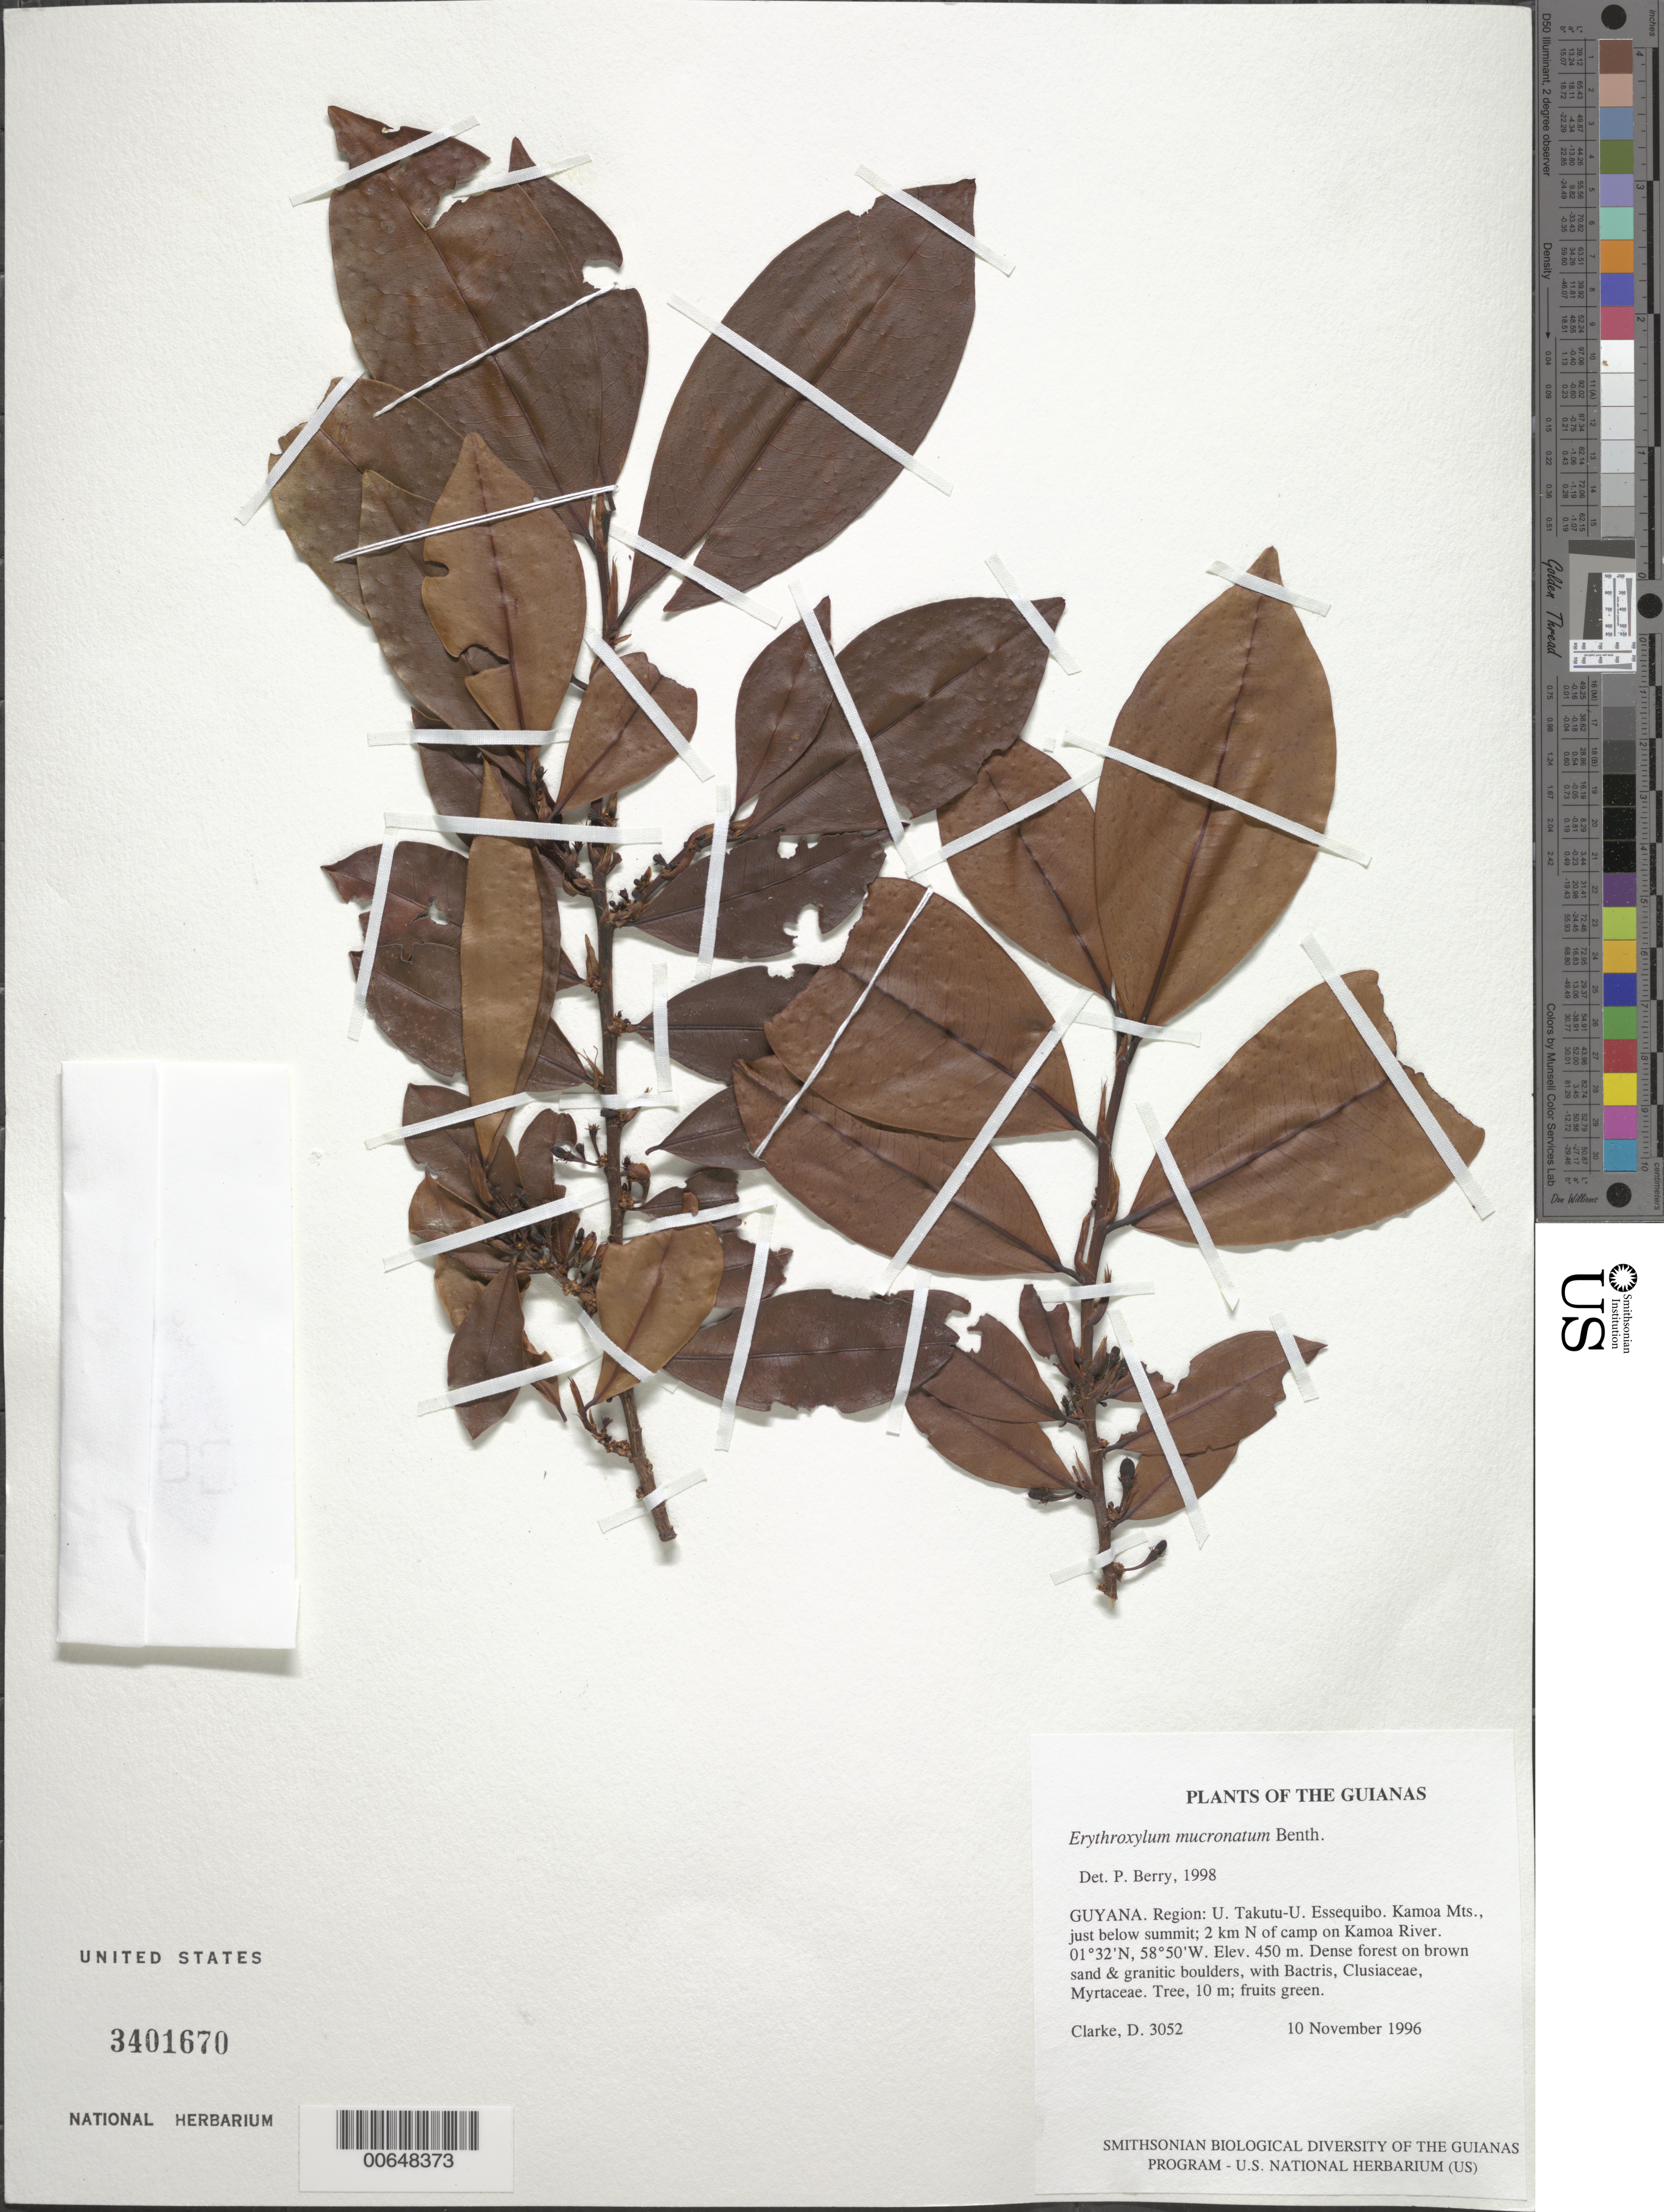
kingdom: Plantae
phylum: Tracheophyta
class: Magnoliopsida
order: Malpighiales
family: Erythroxylaceae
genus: Erythroxylum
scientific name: Erythroxylum mucronatum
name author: Benth.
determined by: Berry, P. E., (WIS), University of Wisconsin - Madison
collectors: H. D. Clarke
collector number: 3052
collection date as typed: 10 November 1996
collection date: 1996-11-10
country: Guyana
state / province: U. Takutu-U. Essequibo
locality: Kamoa Mts., just below summit; 2 km N of camp on Kamoa River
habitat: Dense forest on brown sand & granitic boulders, with Bactris, Clusiaceae, Myrtaceae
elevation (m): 450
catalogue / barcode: US 3401670